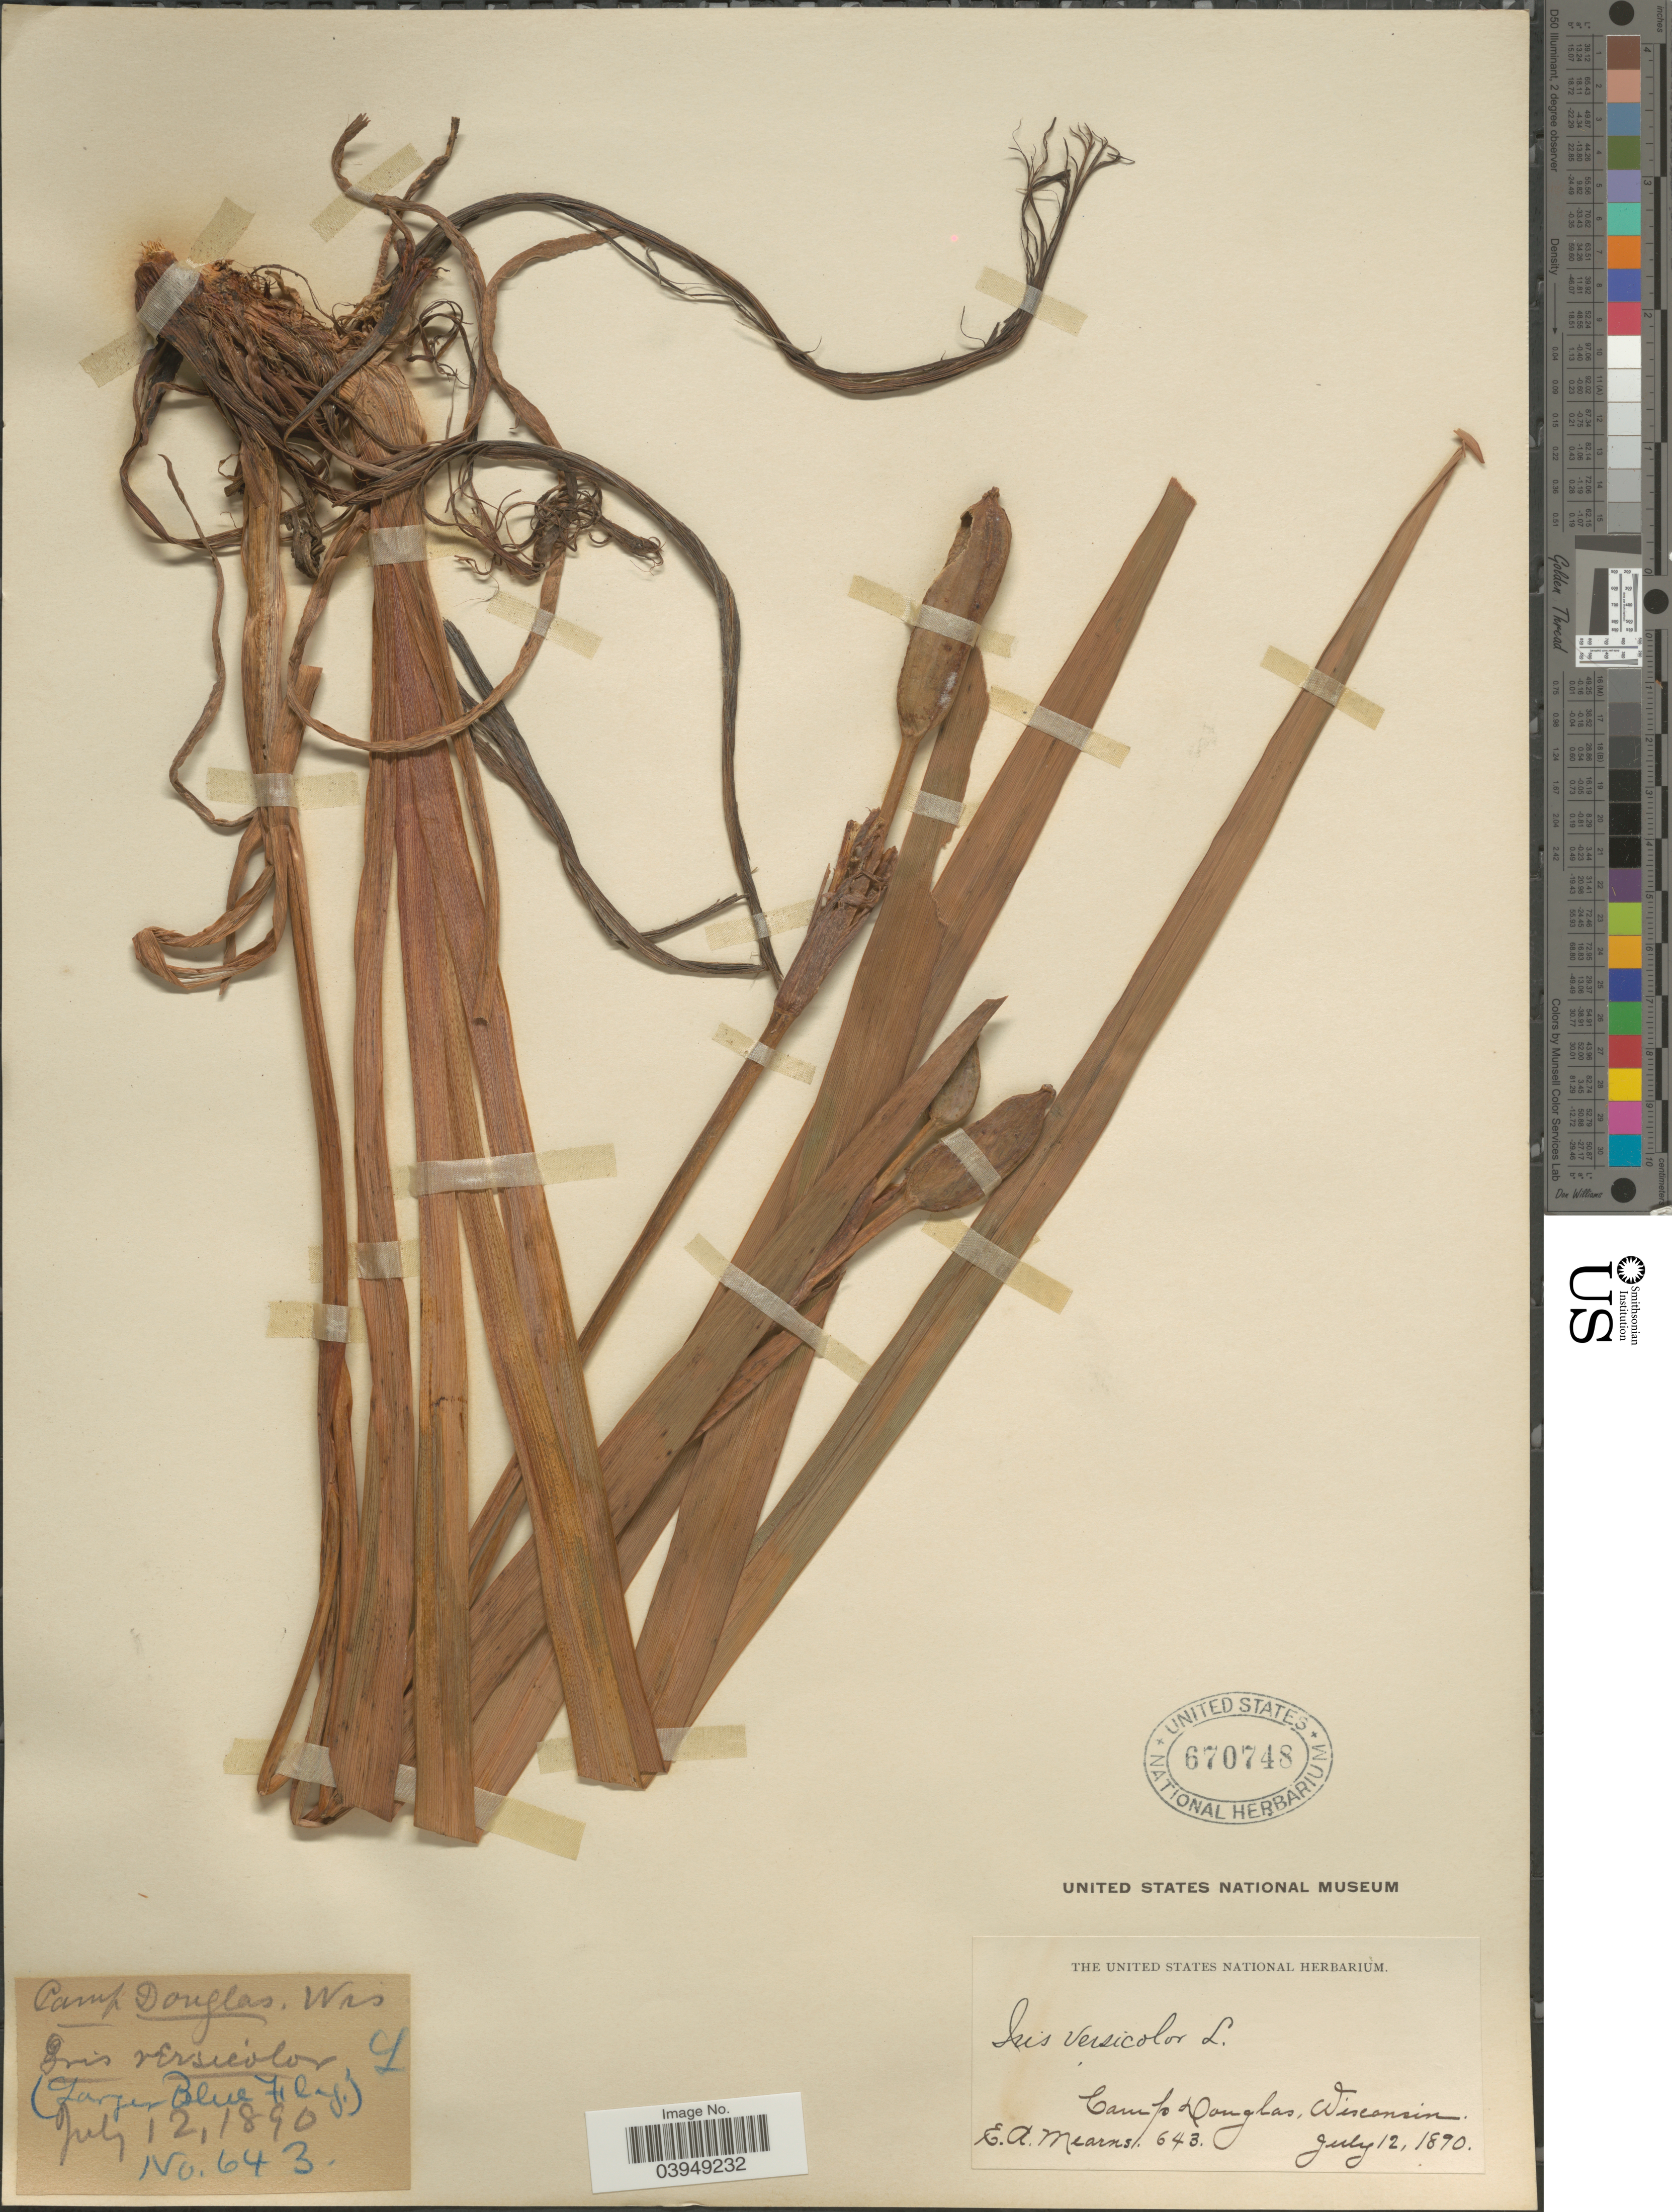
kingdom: Plantae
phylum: Tracheophyta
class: Liliopsida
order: Asparagales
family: Iridaceae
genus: Iris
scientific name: Iris versicolor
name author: L.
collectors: E. A. Mearns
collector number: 643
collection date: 1890-07-12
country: United States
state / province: Wisconsin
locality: Camp Douglas.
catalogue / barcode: US 670748